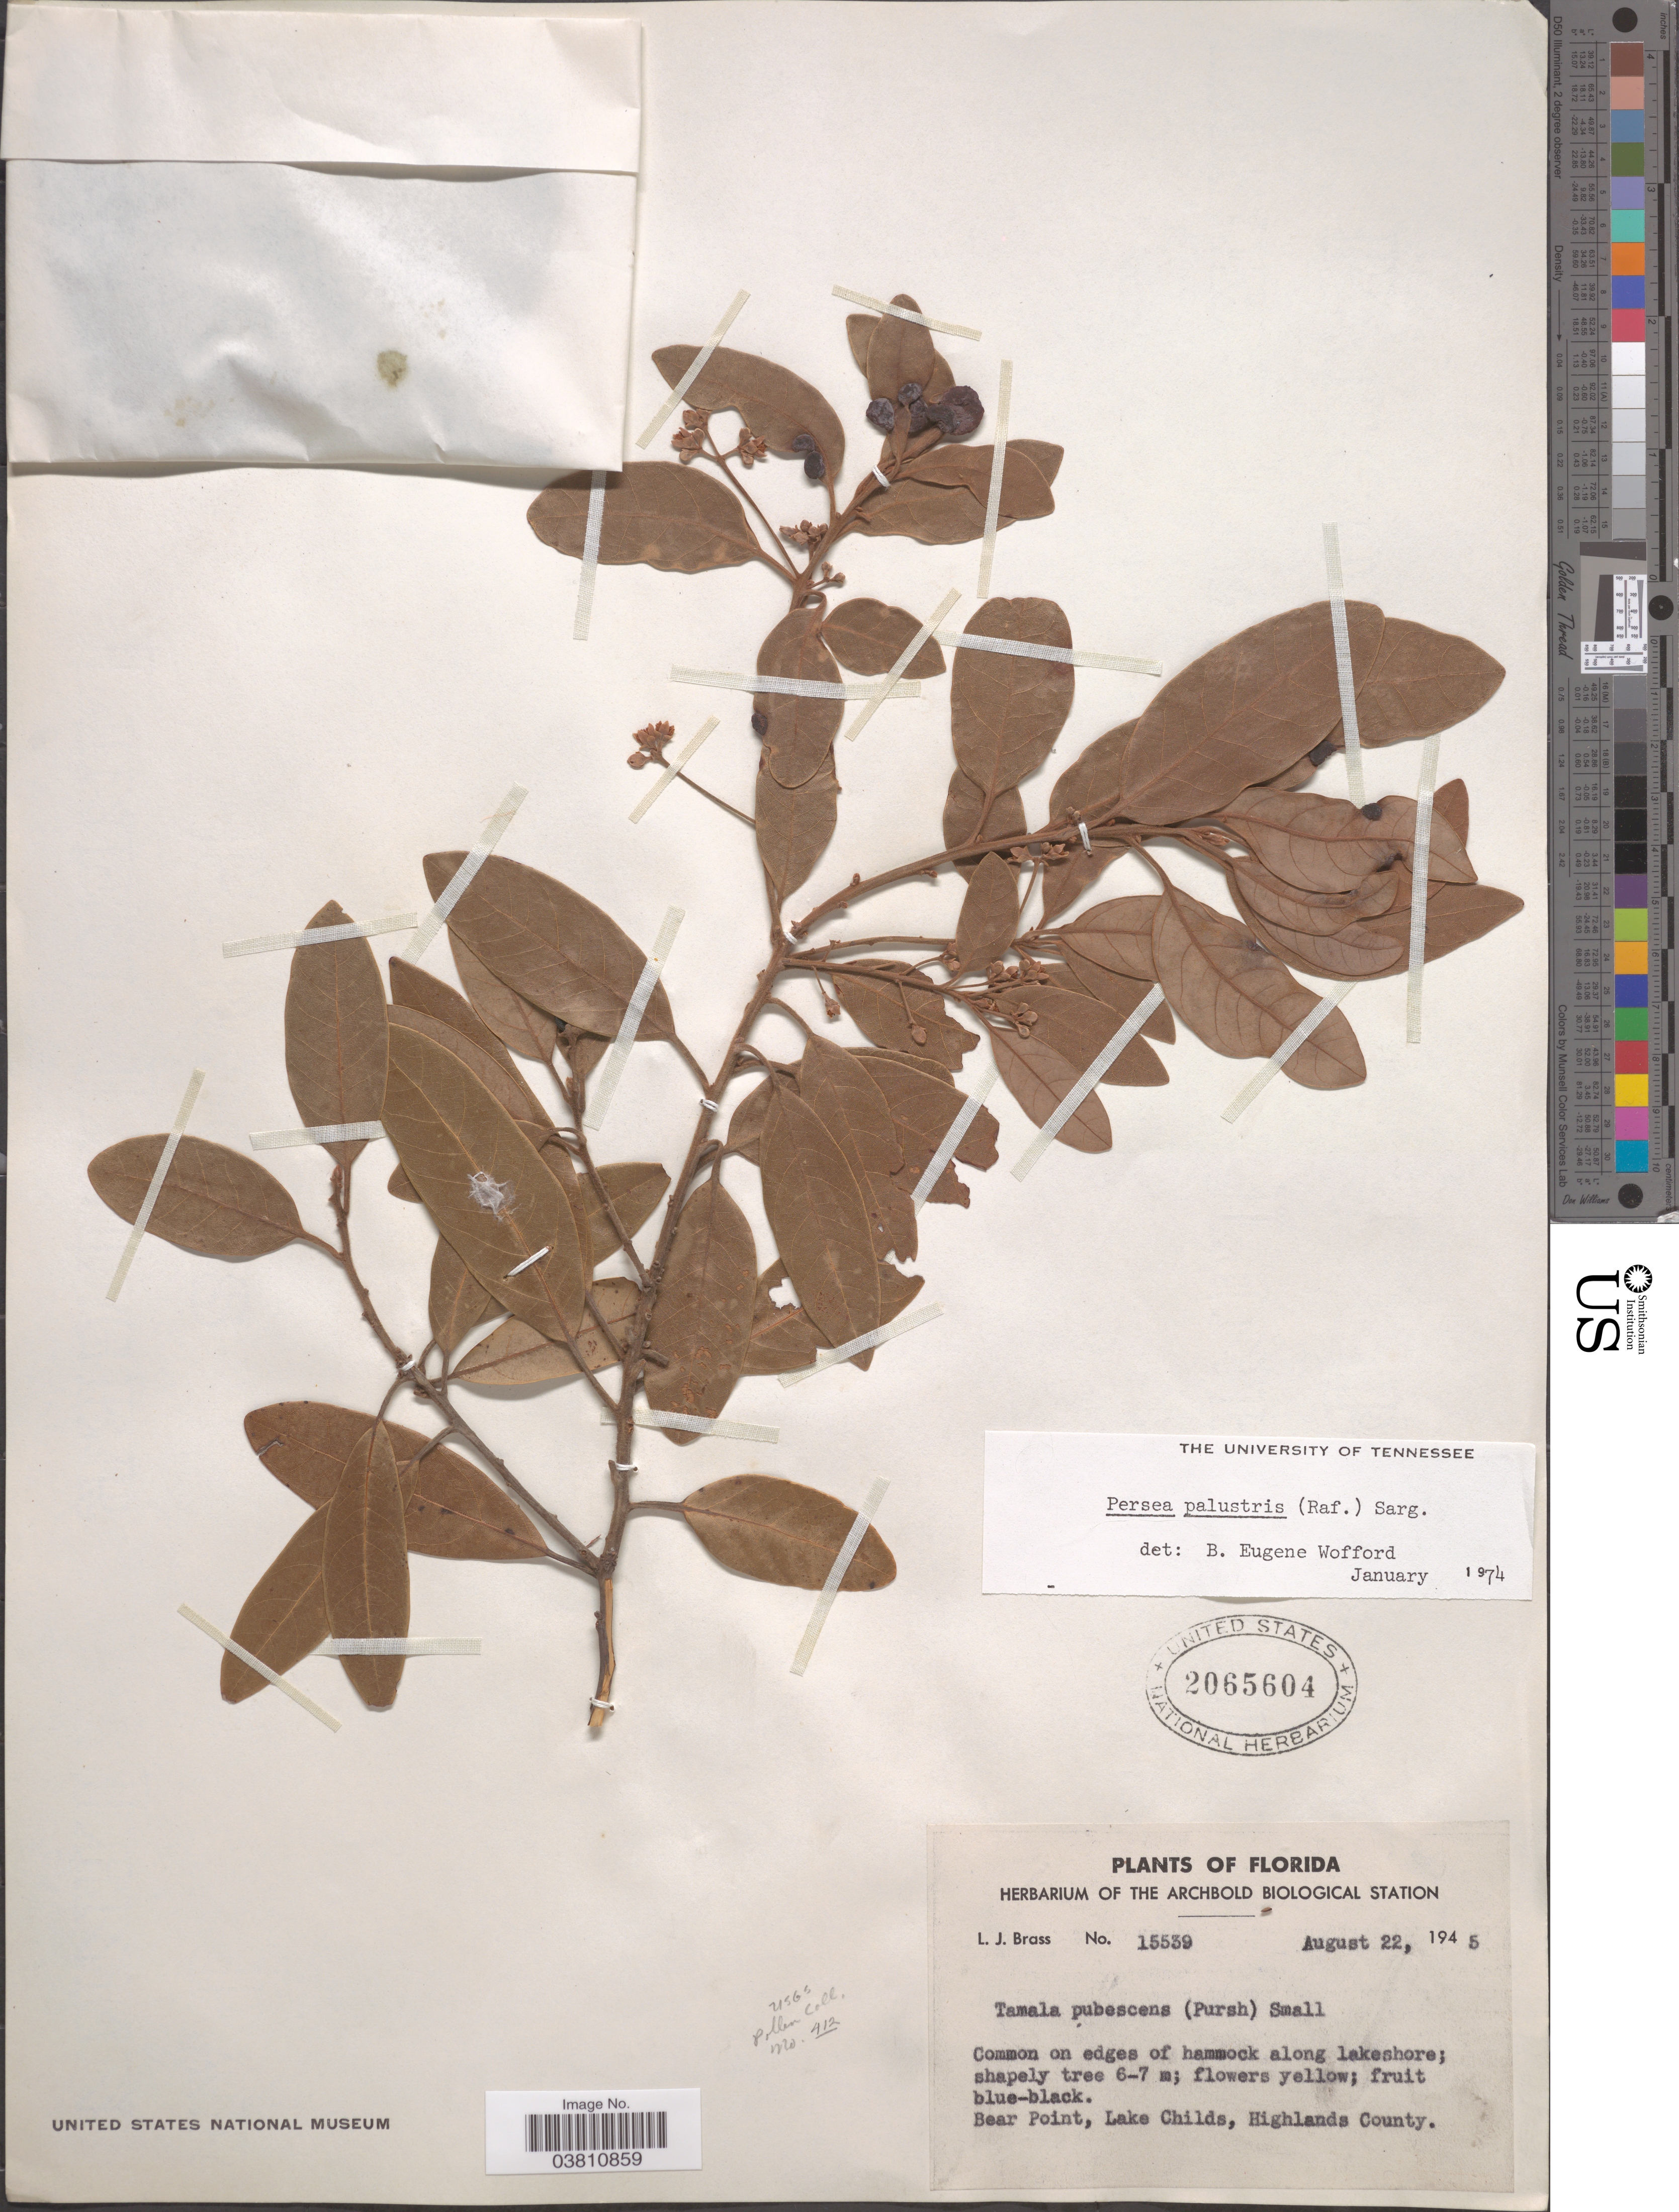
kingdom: Plantae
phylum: Tracheophyta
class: Magnoliopsida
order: Laurales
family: Lauraceae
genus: Persea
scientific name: Persea palustris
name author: (Raf.) Sarg.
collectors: L. J. Brass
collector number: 15539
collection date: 1945-08-22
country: United States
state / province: Florida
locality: Bear Point, Lake Childs, Highlands County.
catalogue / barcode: US 2065604